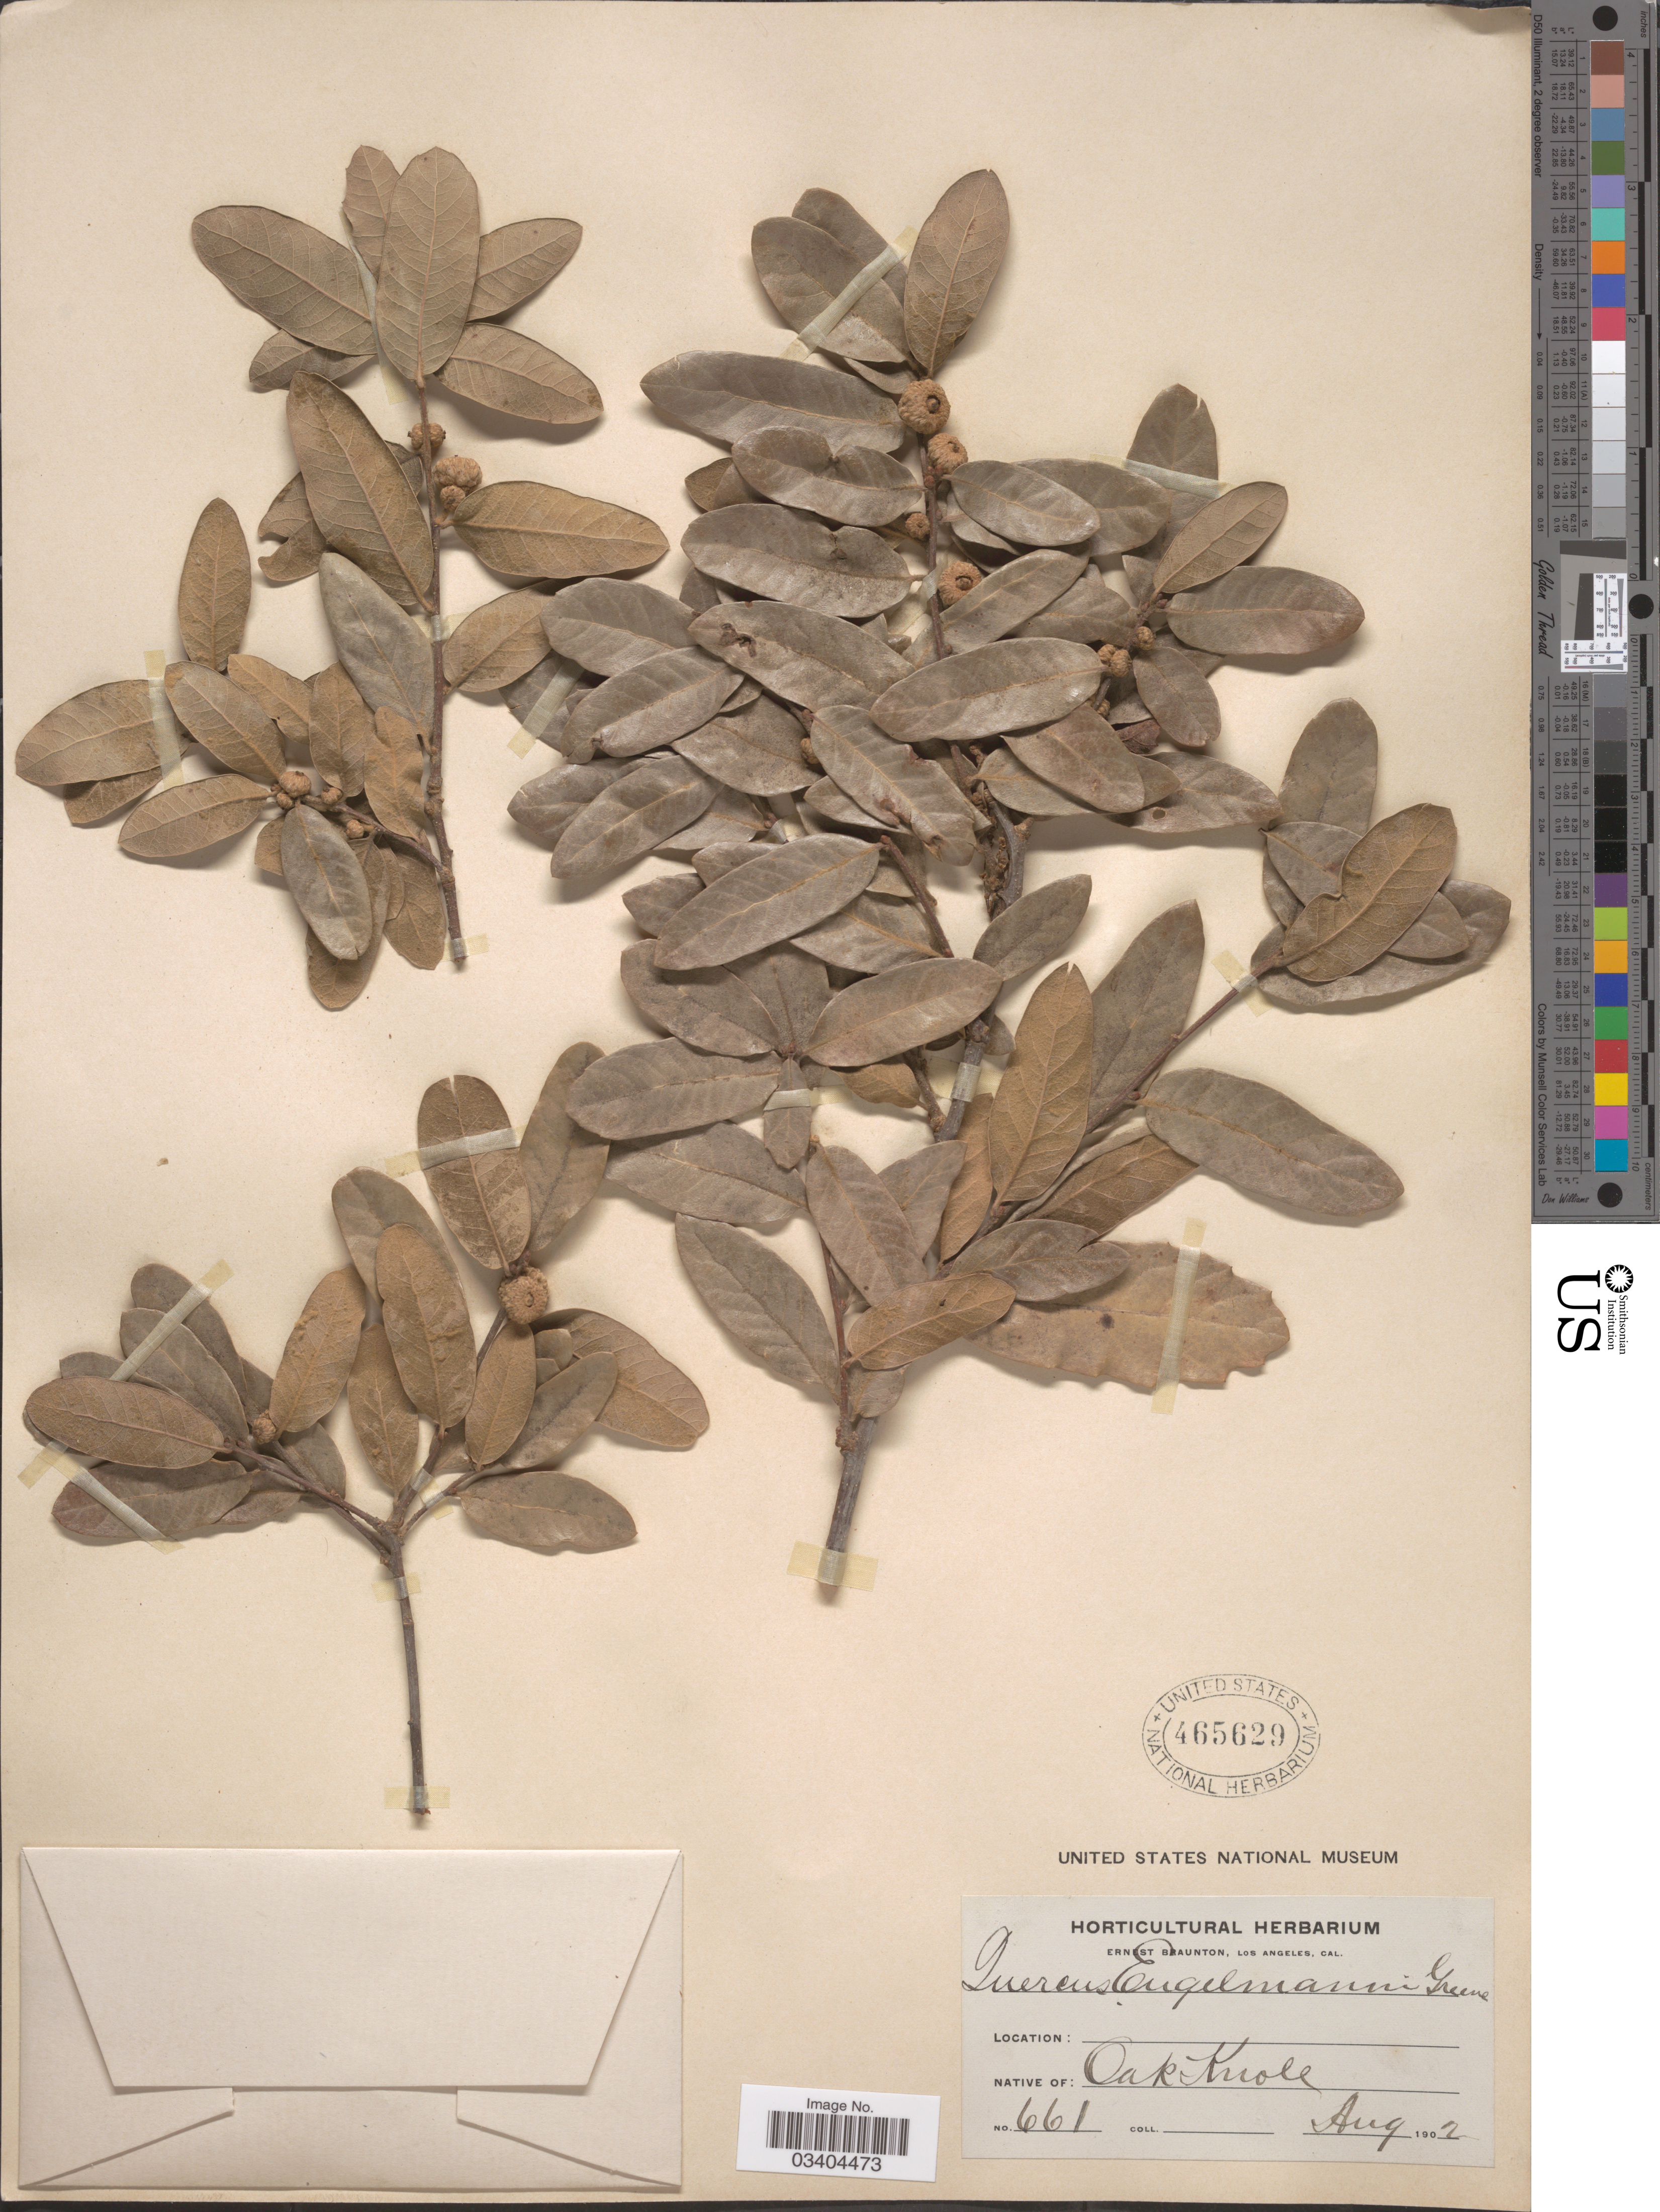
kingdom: Plantae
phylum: Tracheophyta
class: Magnoliopsida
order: Fagales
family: Fagaceae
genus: Quercus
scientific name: Quercus engelmannii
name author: Greene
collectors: E. Braunton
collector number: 661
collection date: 1902-08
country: United States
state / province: California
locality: Oak Knoll.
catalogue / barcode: US 465629